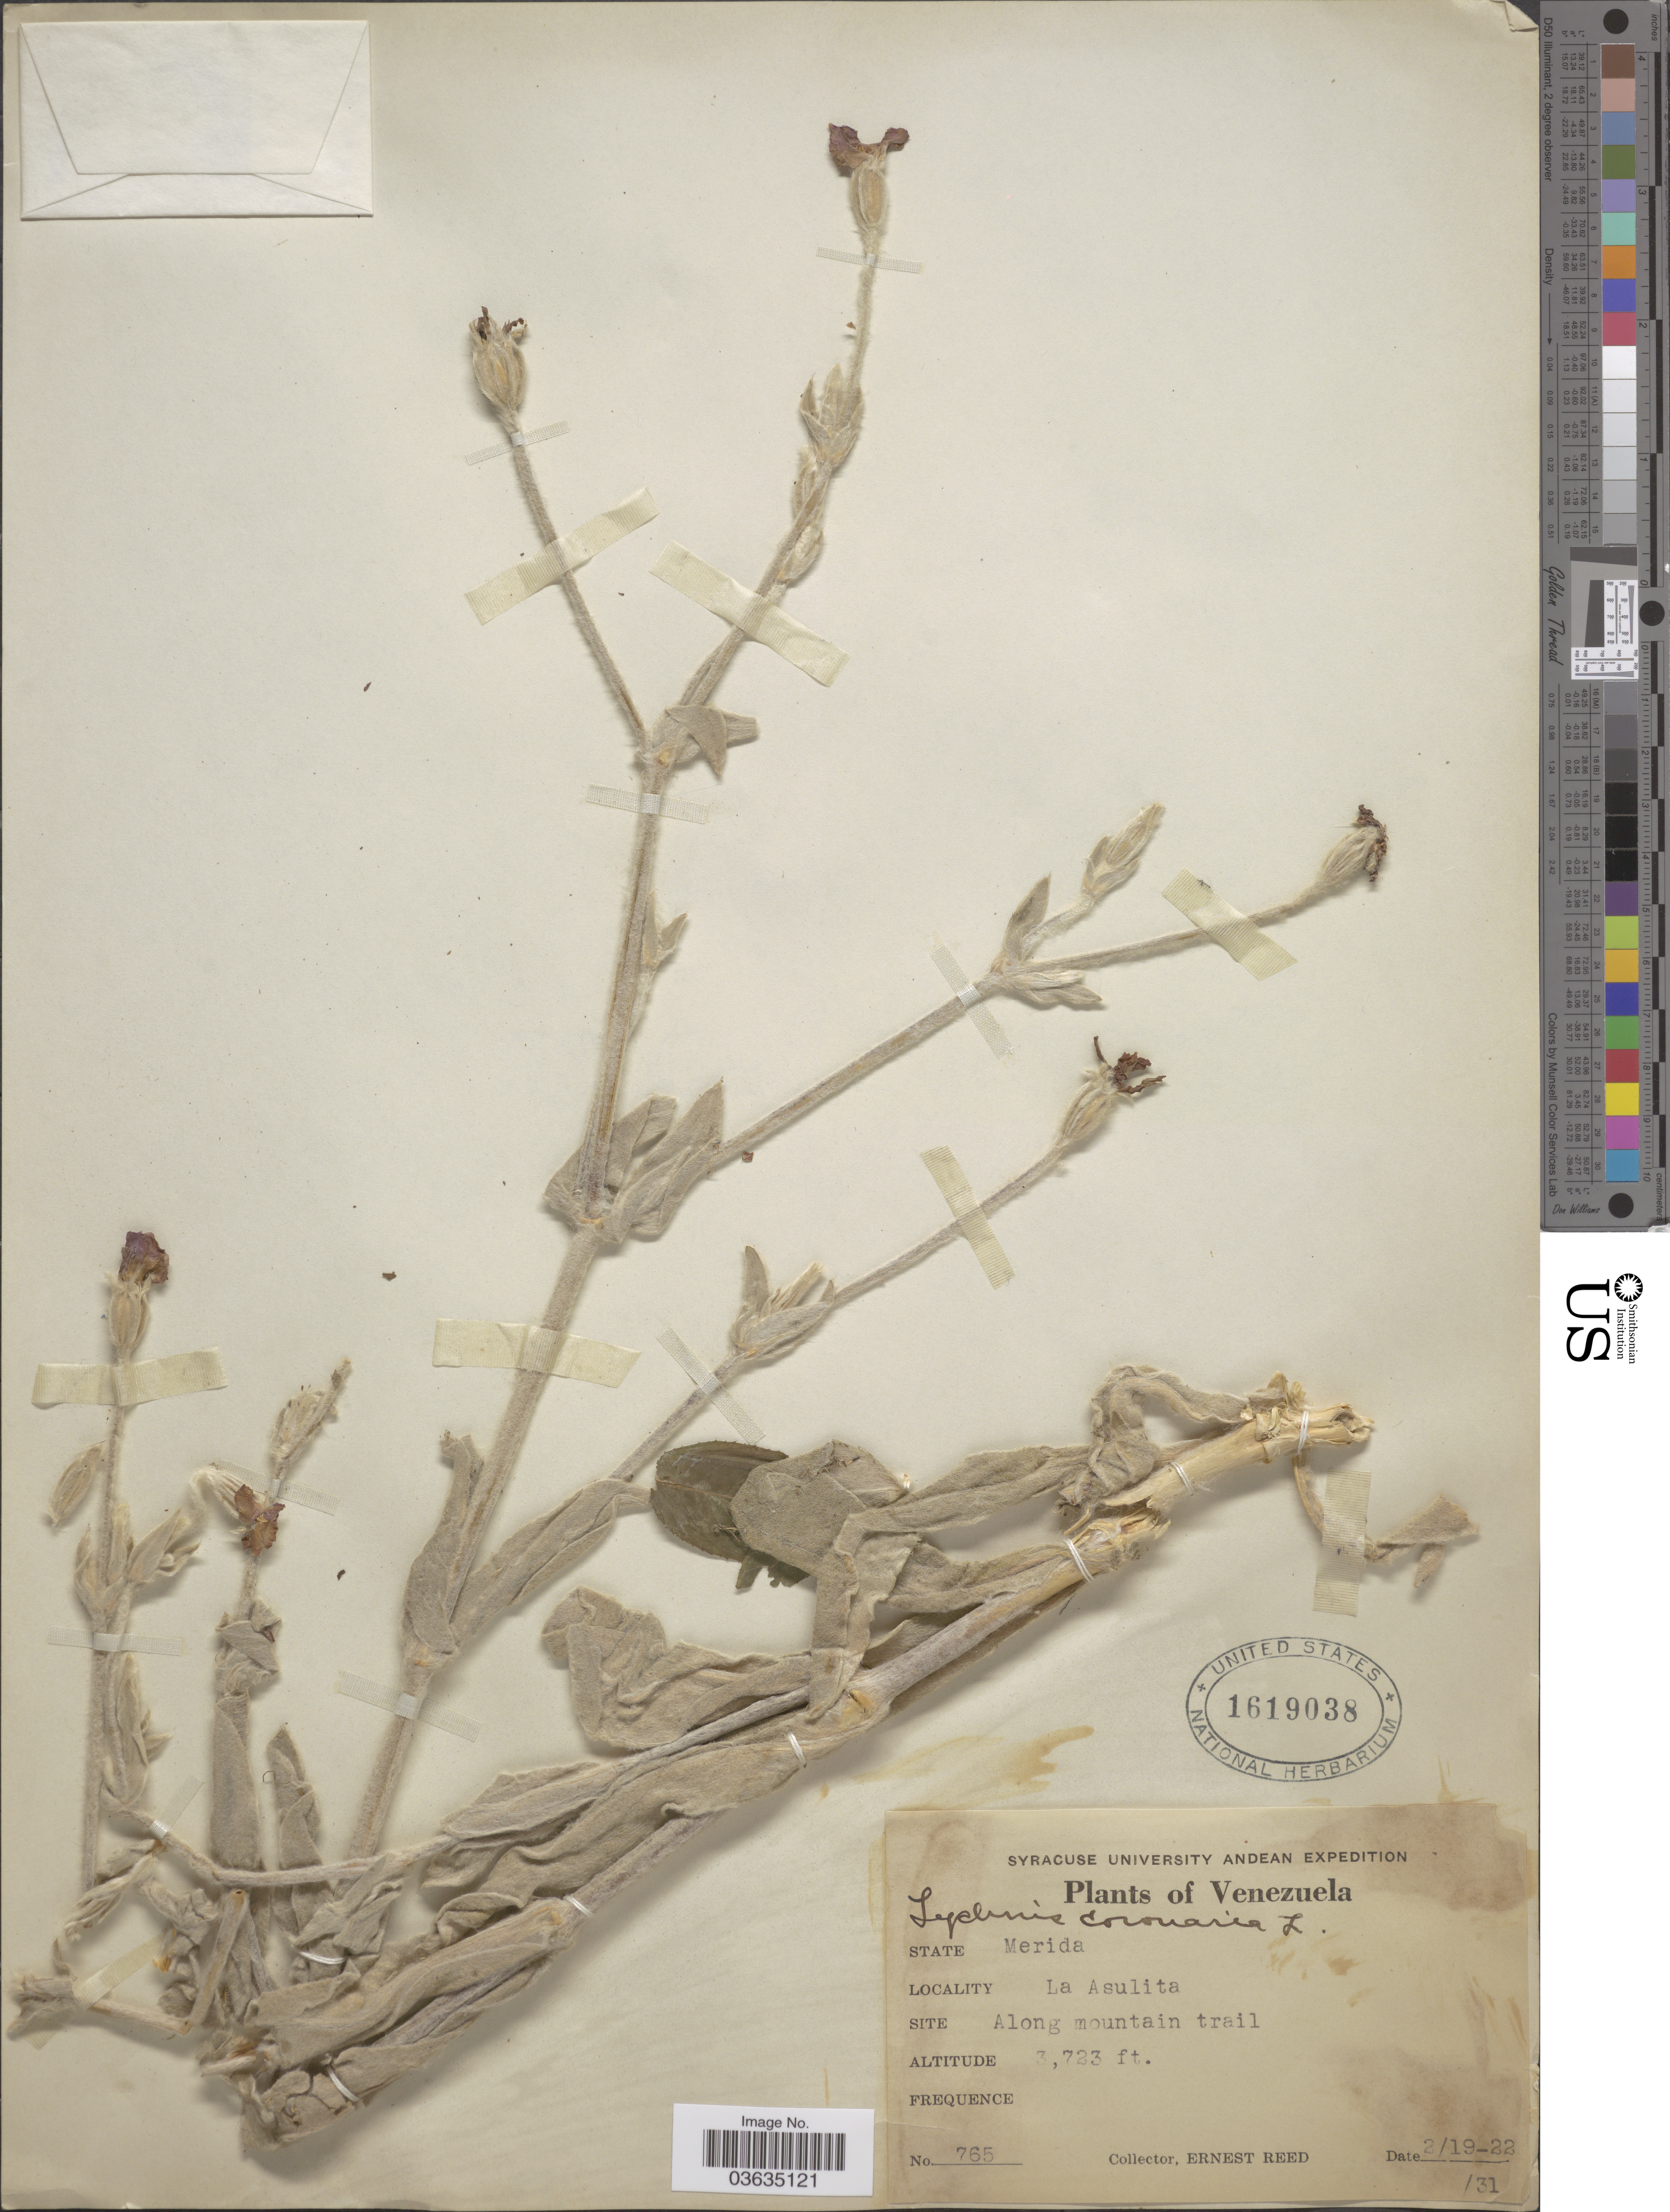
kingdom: Plantae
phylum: Tracheophyta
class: Magnoliopsida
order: Caryophyllales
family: Caryophyllaceae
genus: Silene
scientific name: Silene coronaria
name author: (L.) Clairv.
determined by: Strong, Mark T., (BOT), Smithsonian Institution - National Museum of Natural History (UNITED STATES)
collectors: E. Reed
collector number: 765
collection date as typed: Transcribed d/m/y: 19/2/31 to 22/2/31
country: Venezuela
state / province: Mérida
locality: La Asulita. Site Along mountain trail.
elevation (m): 1135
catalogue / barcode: US 1619038